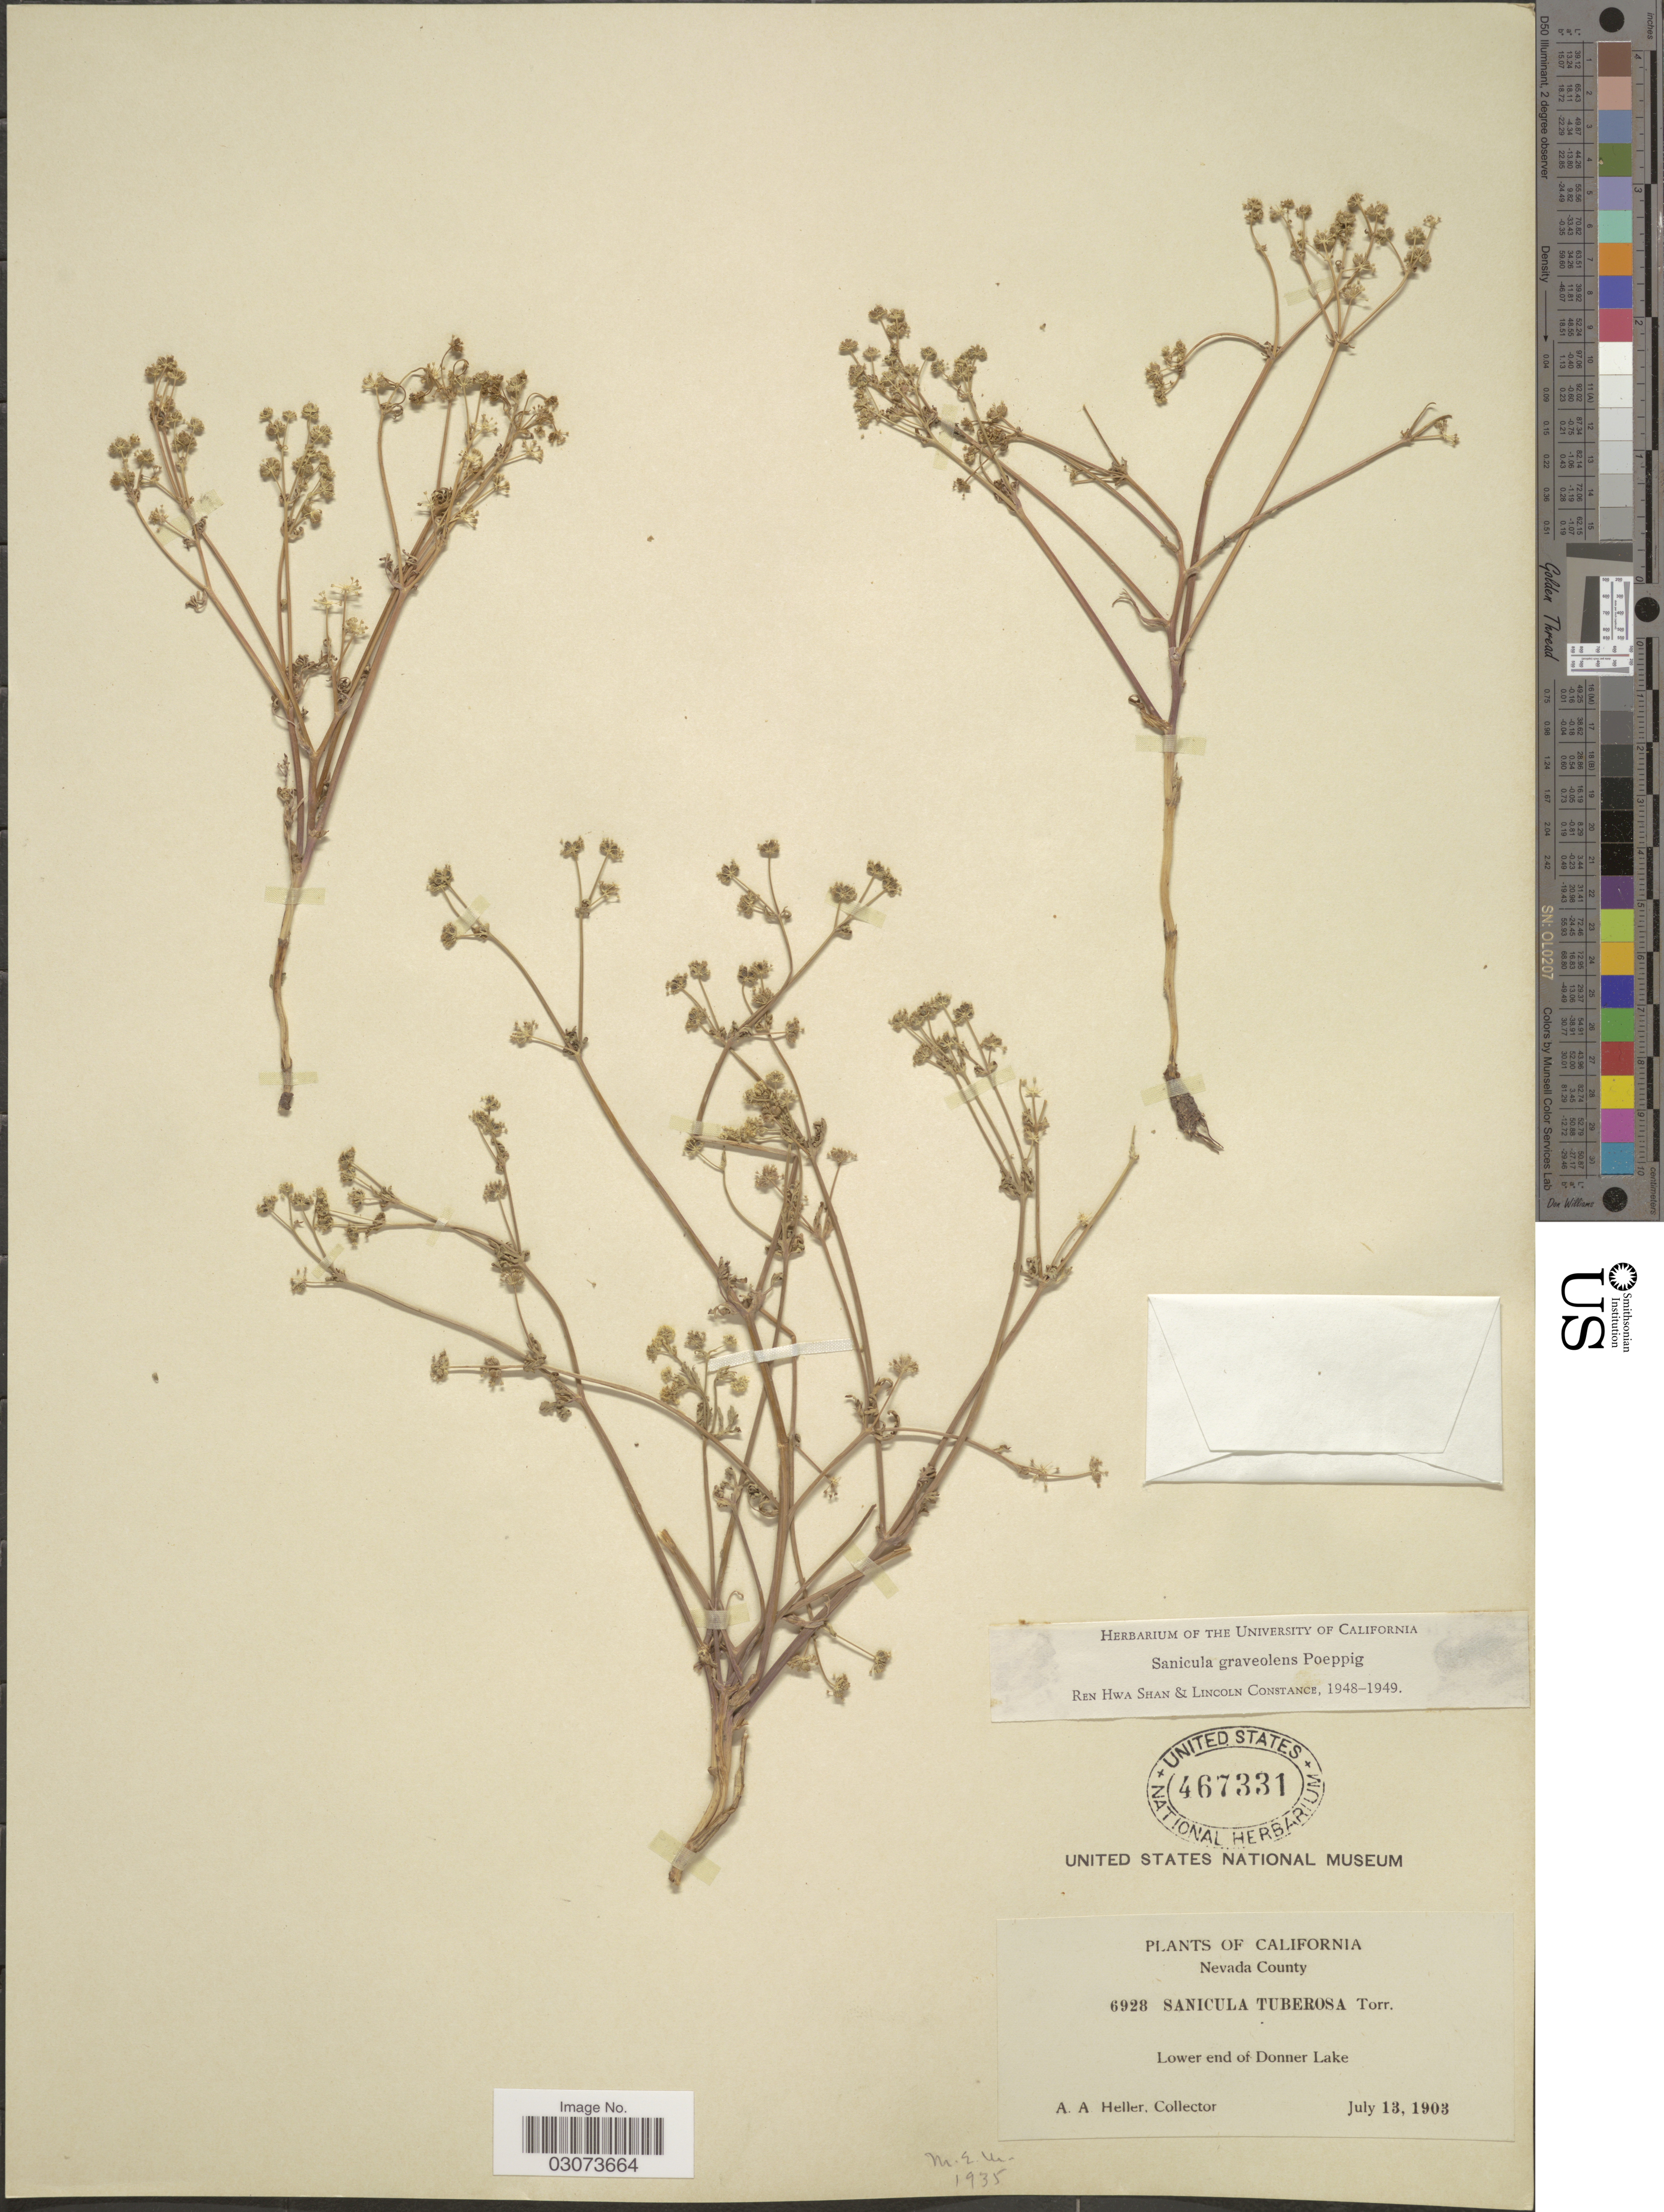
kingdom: Plantae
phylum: Tracheophyta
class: Magnoliopsida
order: Apiales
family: Apiaceae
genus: Sanicula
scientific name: Sanicula graveolens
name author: Poepp. ex DC.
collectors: A. A. Heller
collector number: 6928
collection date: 1903-07-13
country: United States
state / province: California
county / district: Nevada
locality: Nevada County. Lower end of Donner Lake.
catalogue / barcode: US 467331